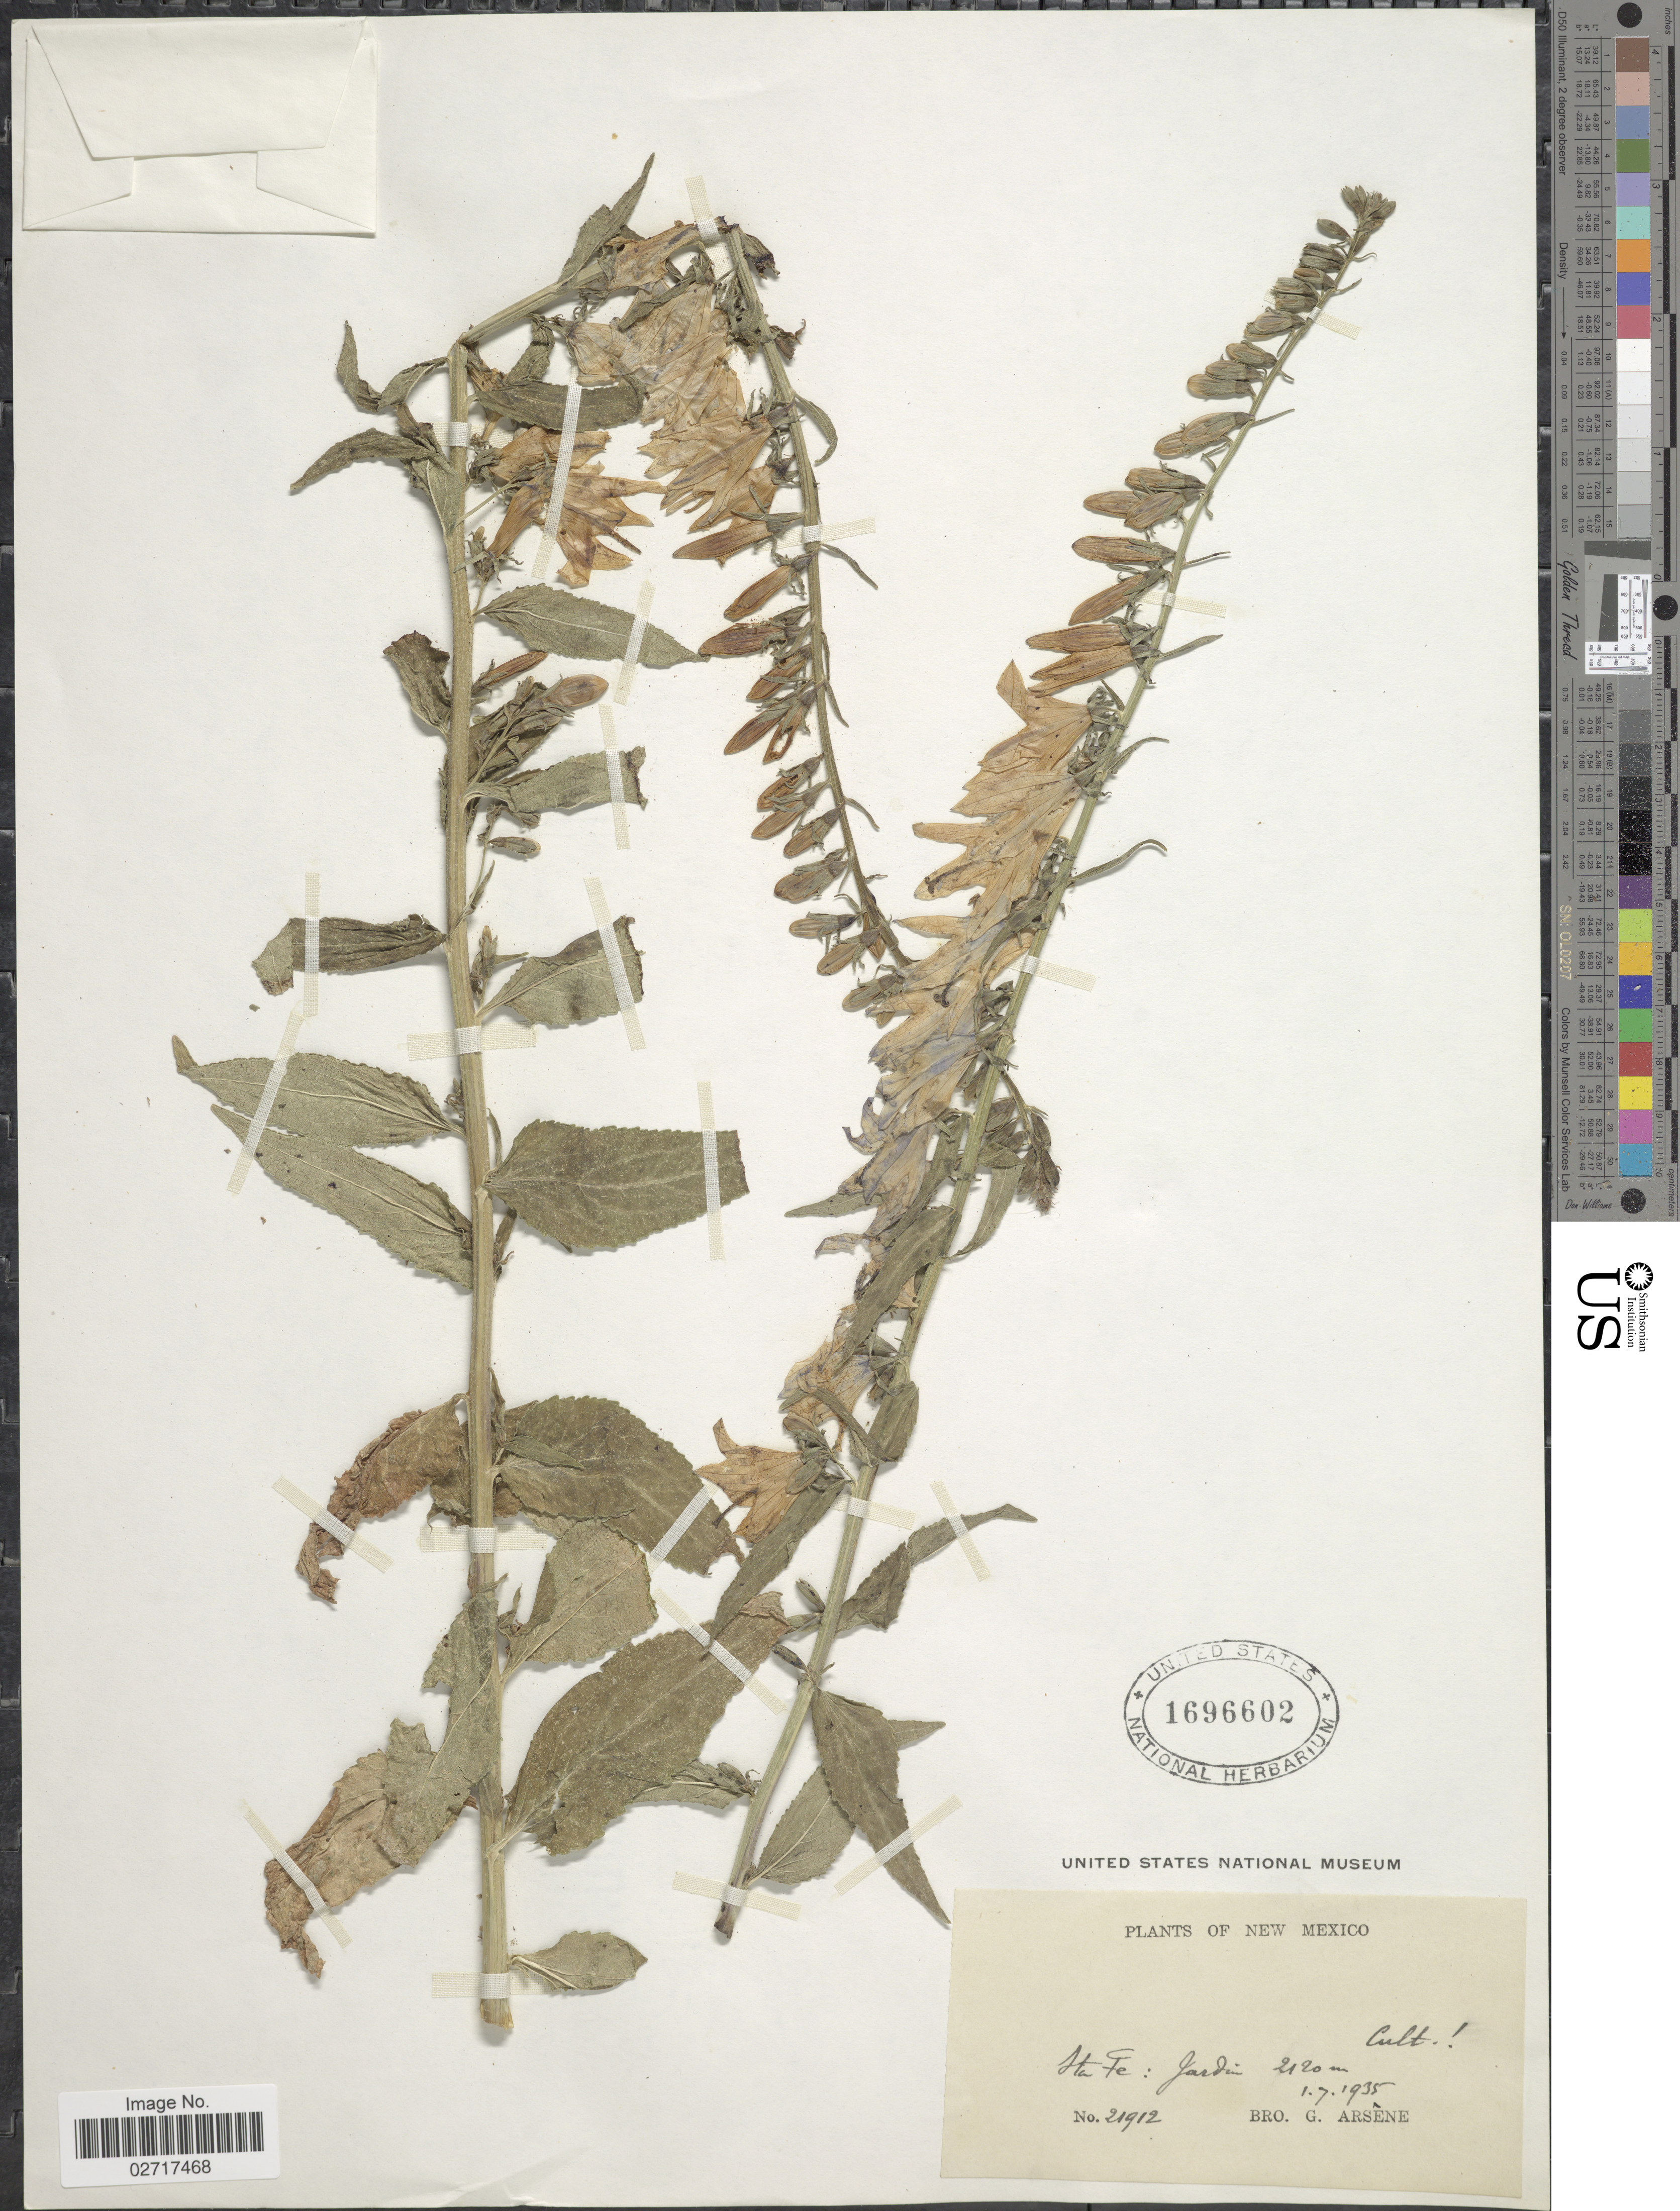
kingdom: Plantae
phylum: Tracheophyta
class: Magnoliopsida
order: Asterales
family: Campanulaceae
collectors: Bro. G. Arsène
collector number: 21912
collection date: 1935-07-01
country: Argentina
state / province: Santa Fe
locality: Sta. Fe: Jardin.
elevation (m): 2120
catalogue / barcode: US 1696602